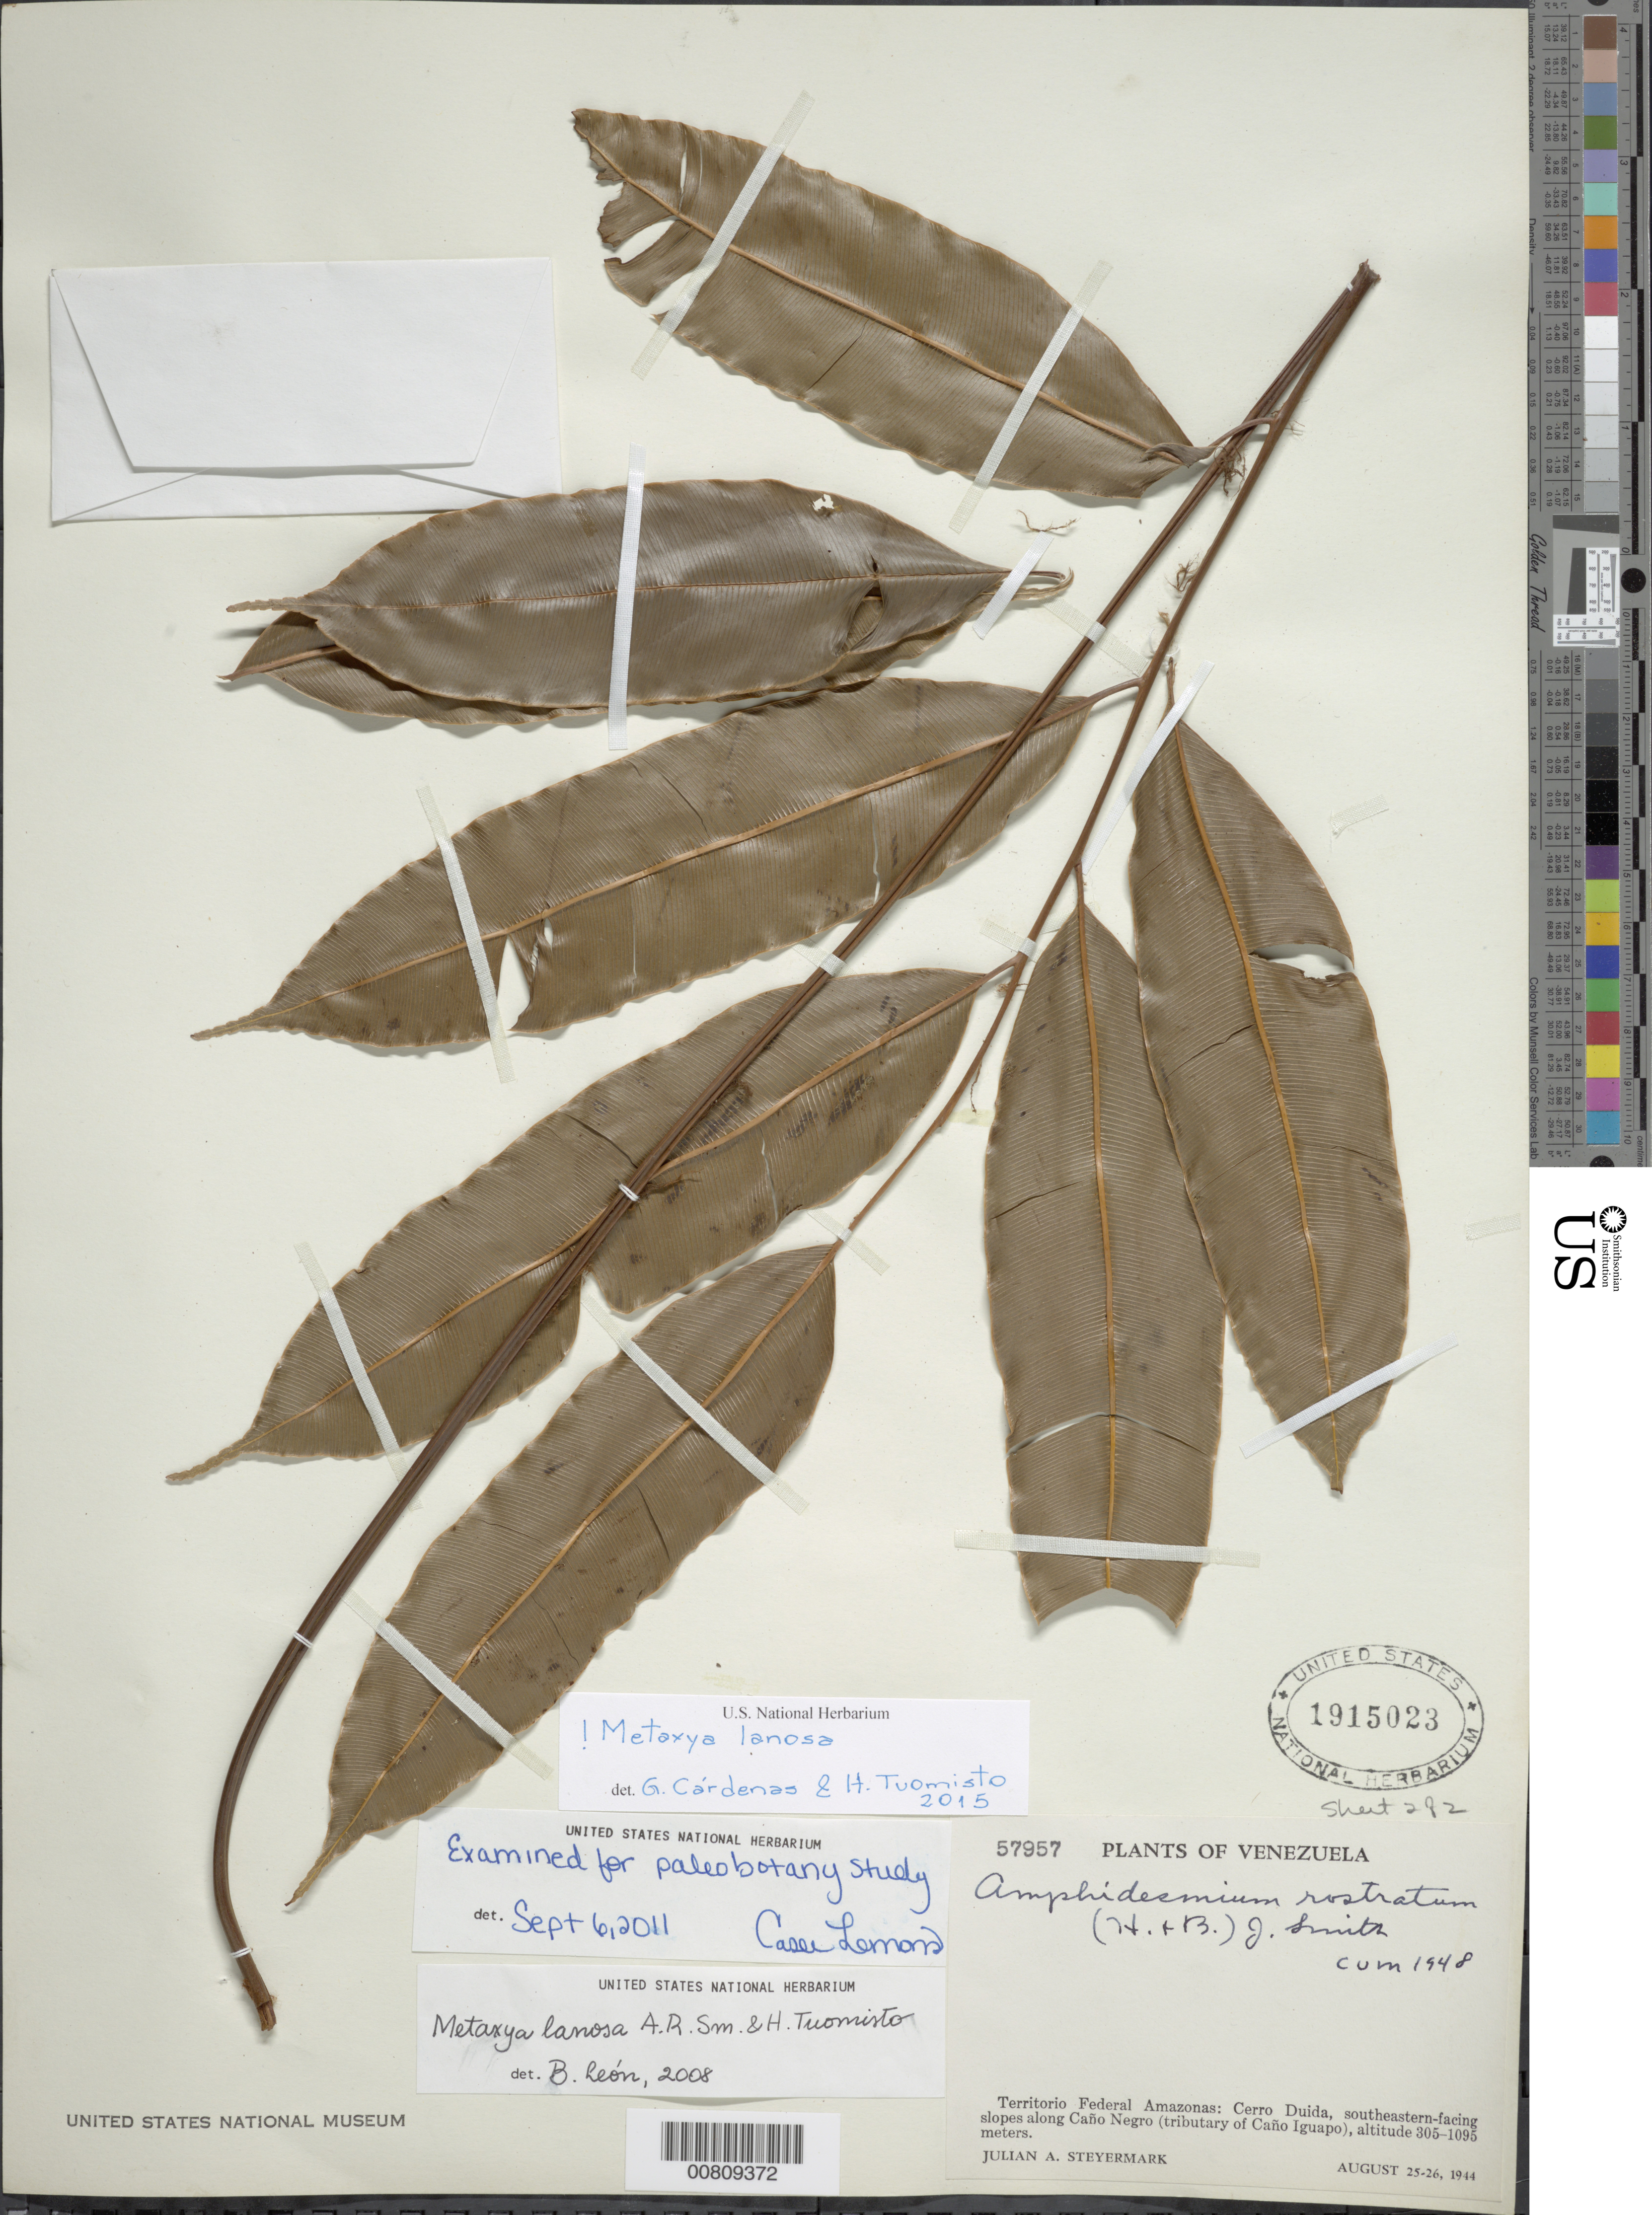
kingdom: Plantae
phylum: Tracheophyta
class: Polypodiopsida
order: Cyatheales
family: Metaxyaceae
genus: Metaxya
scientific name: Metaxya lanosa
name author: A.R. Sm.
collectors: J. Steyermark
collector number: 57957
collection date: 1944-08-25/1944-08-26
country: Venezuela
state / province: Amazonas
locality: Territorio Federal Amazonas: Cerro Duida, southeastern-facing slopes along Caño Negro (tributary of Caño Iguapo)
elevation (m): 305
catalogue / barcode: US 1915023